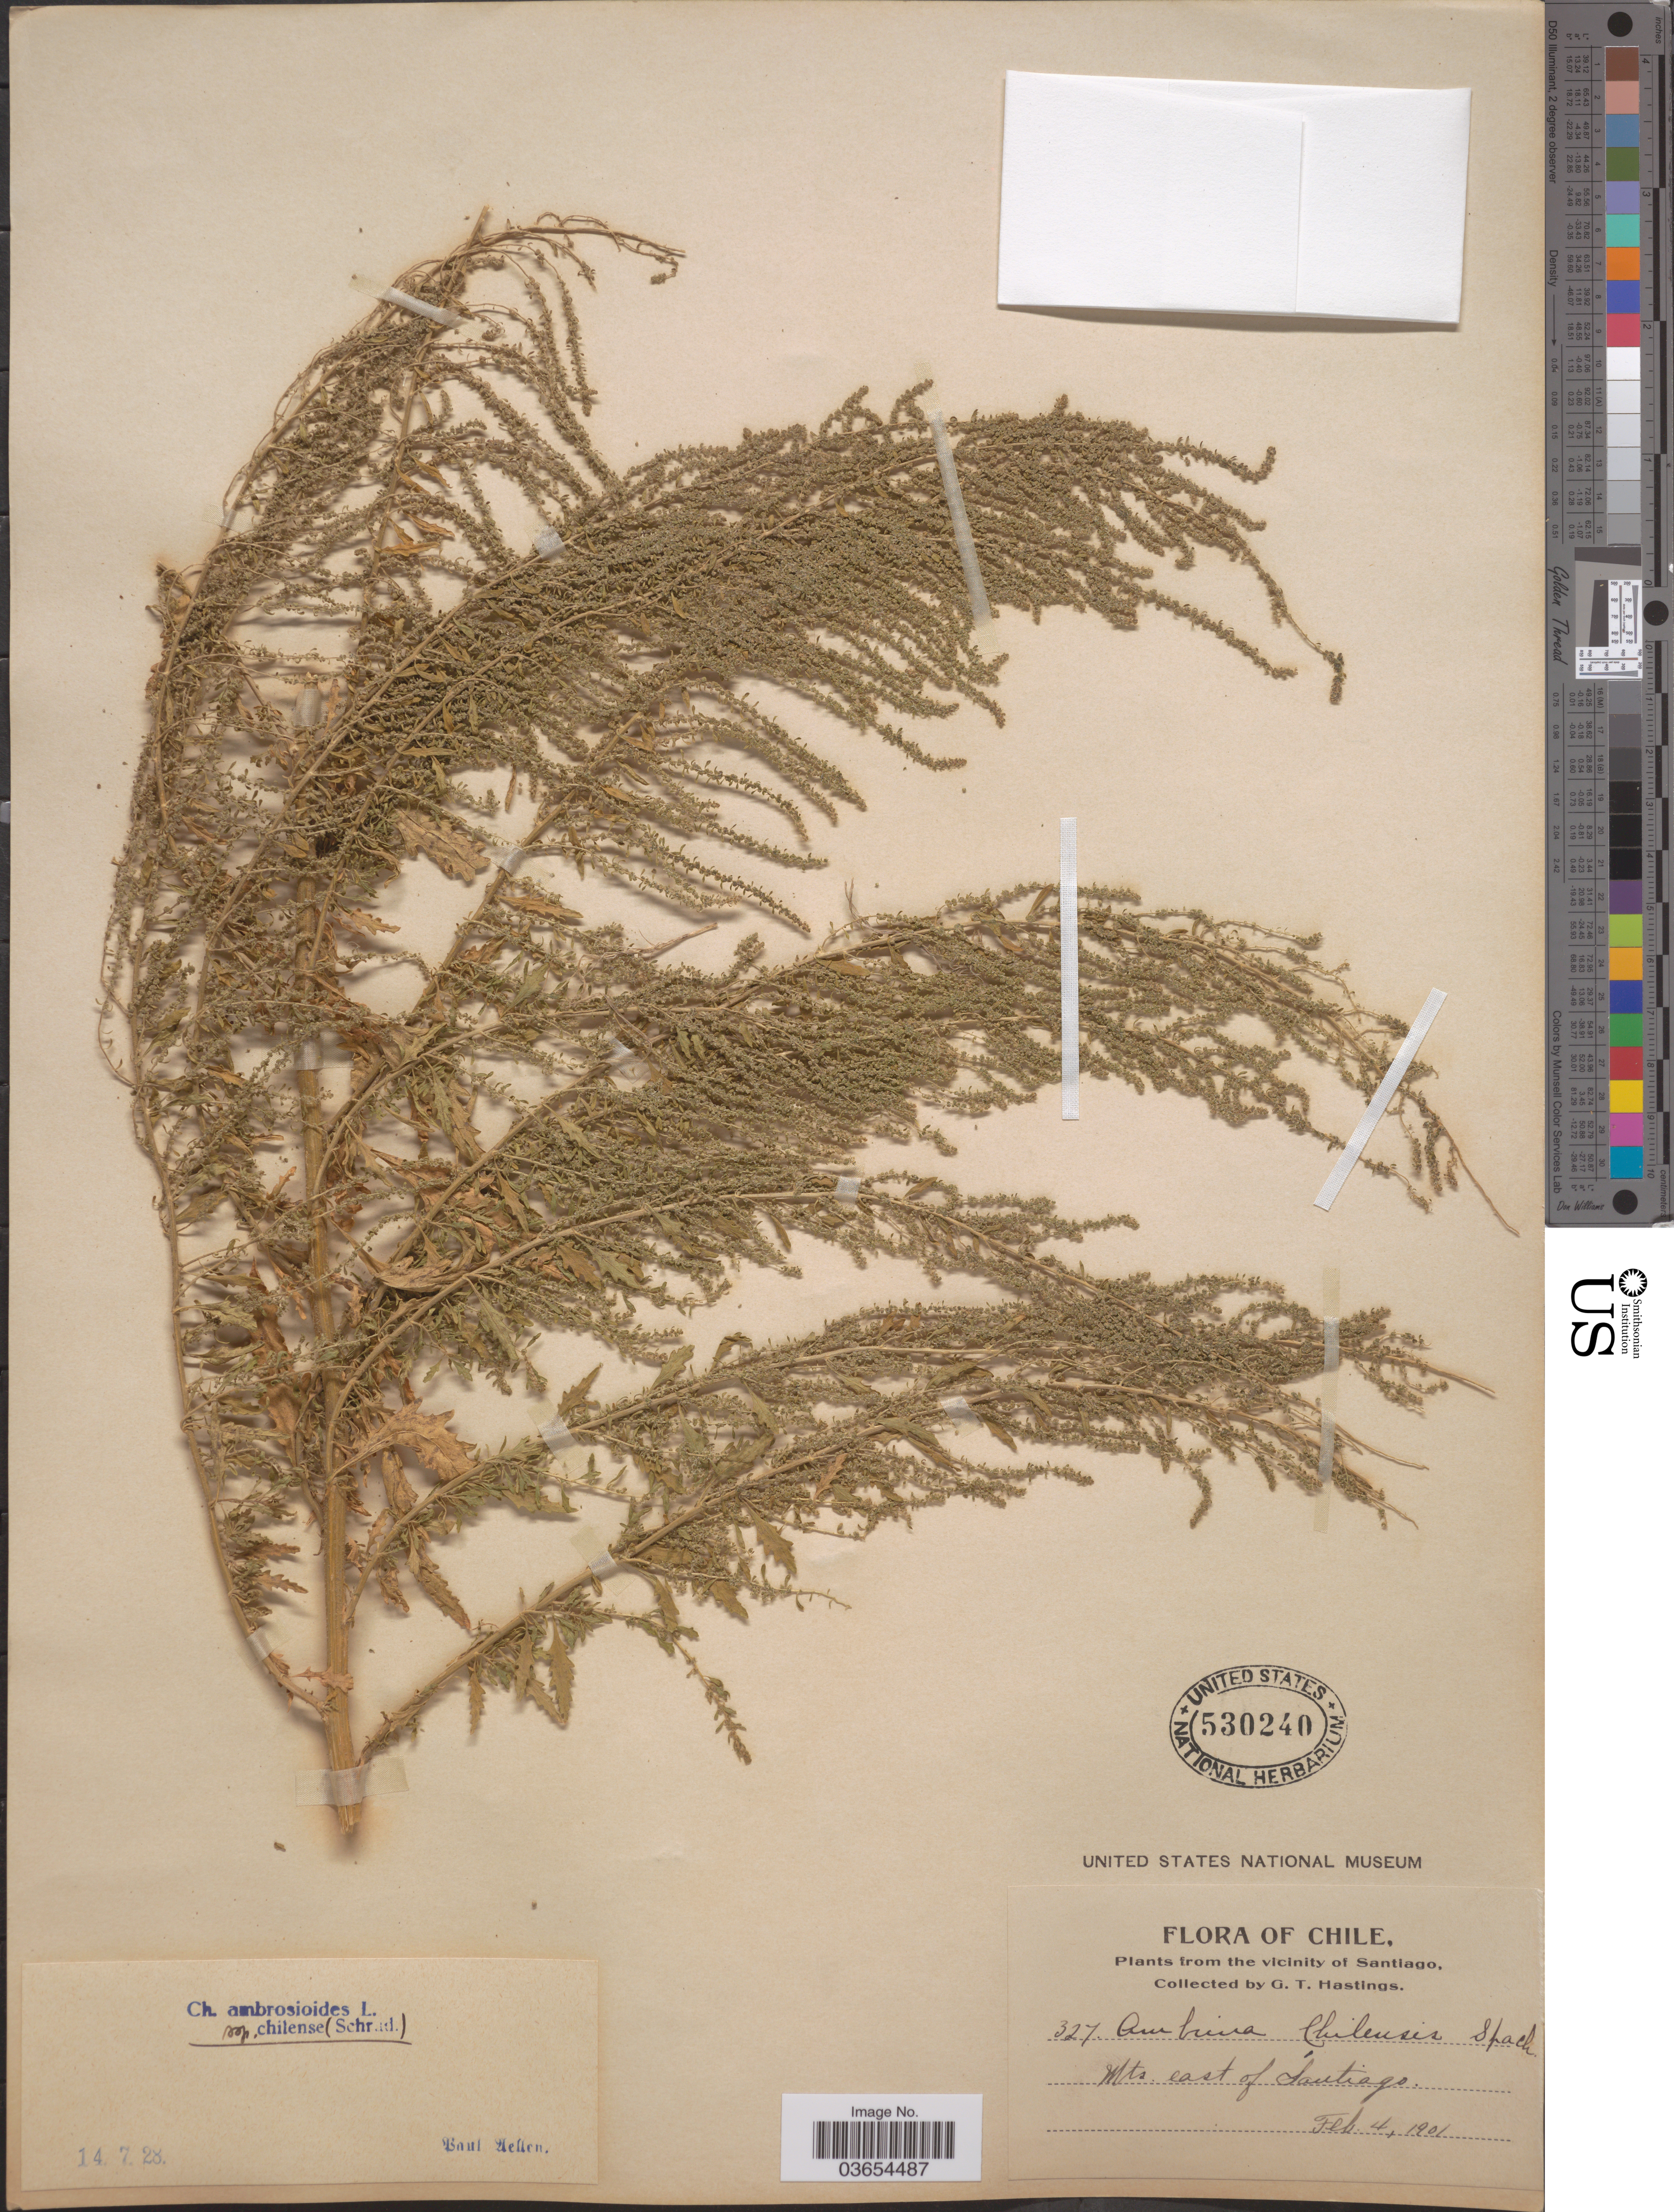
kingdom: Plantae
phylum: Tracheophyta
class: Magnoliopsida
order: Caryophyllales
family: Amaranthaceae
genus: Chenopodium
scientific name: Chenopodium chilense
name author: Schrad.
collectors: G. Hastings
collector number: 327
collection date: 1901-02-04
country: Chile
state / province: Región Metropolitana (RM)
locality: Vicinity of Santiago. Mts. east of Santiago.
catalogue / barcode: US 530240